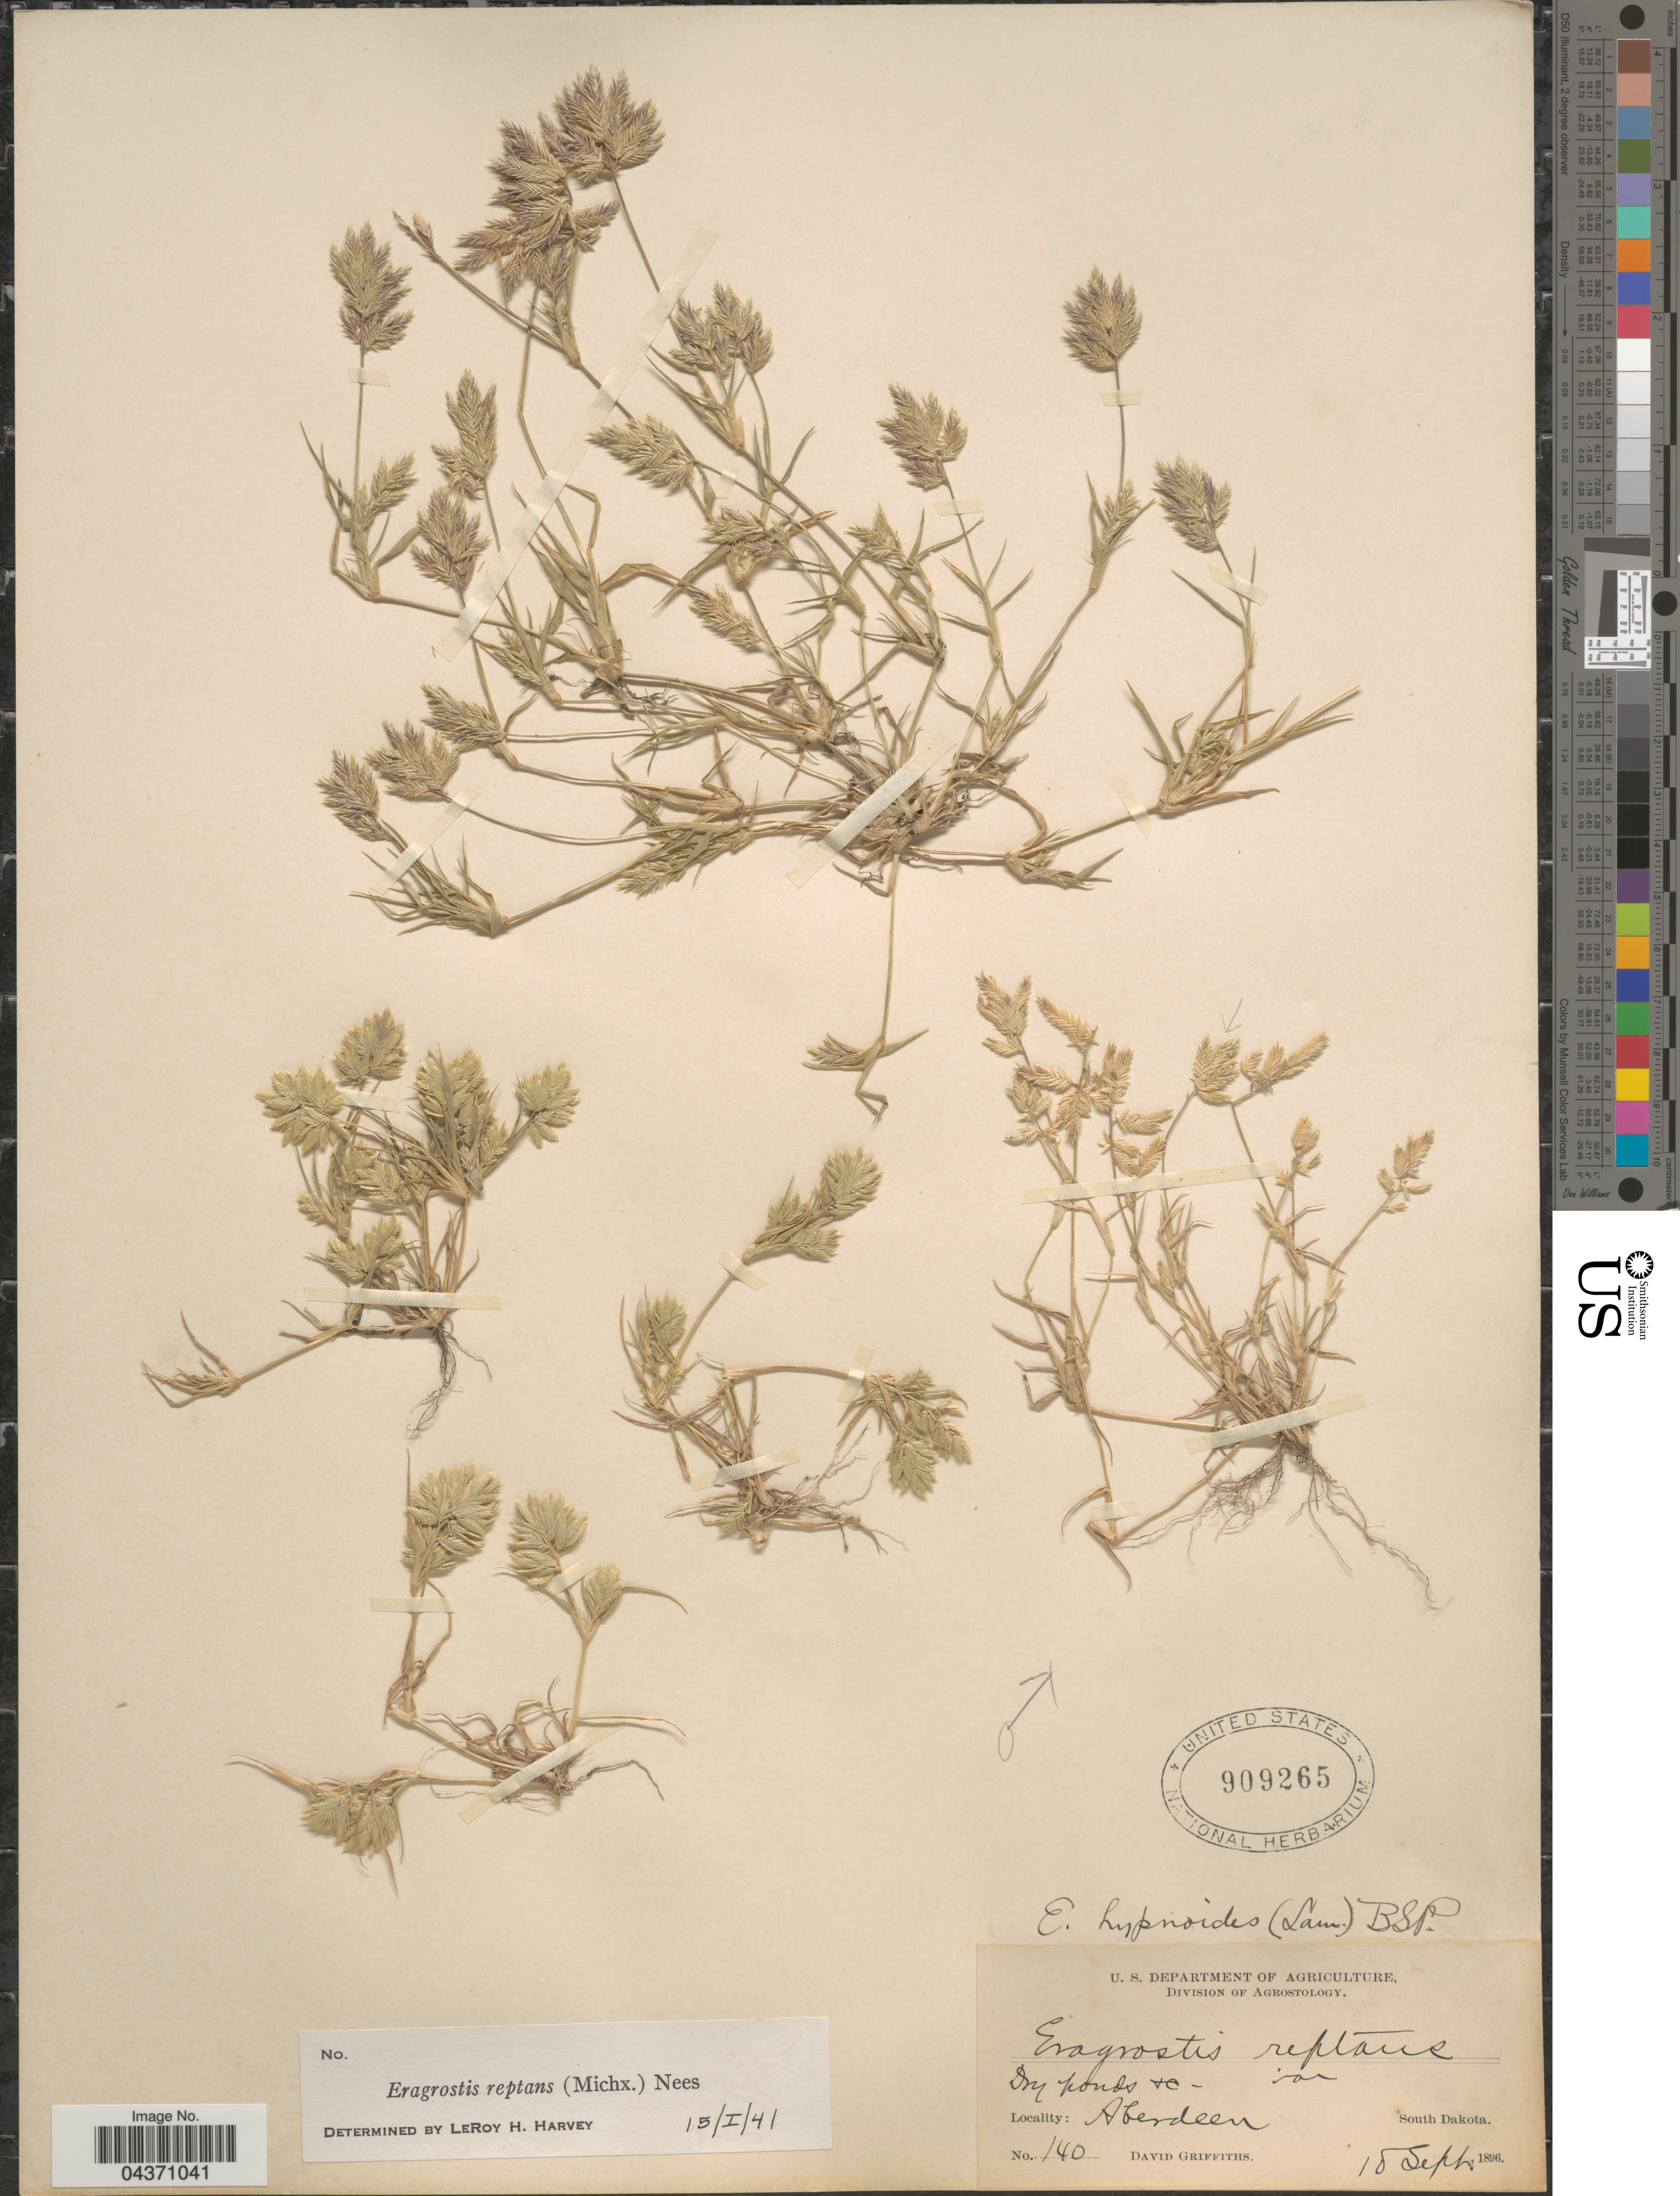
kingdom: Plantae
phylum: Tracheophyta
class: Liliopsida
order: Poales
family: Poaceae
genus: Eragrostis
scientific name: Eragrostis reptans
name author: (Michx.) Nees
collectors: D. Griffiths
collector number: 140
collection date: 1896-09-18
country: United States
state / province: South Dakota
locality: Aberdeen.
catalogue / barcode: US 909265